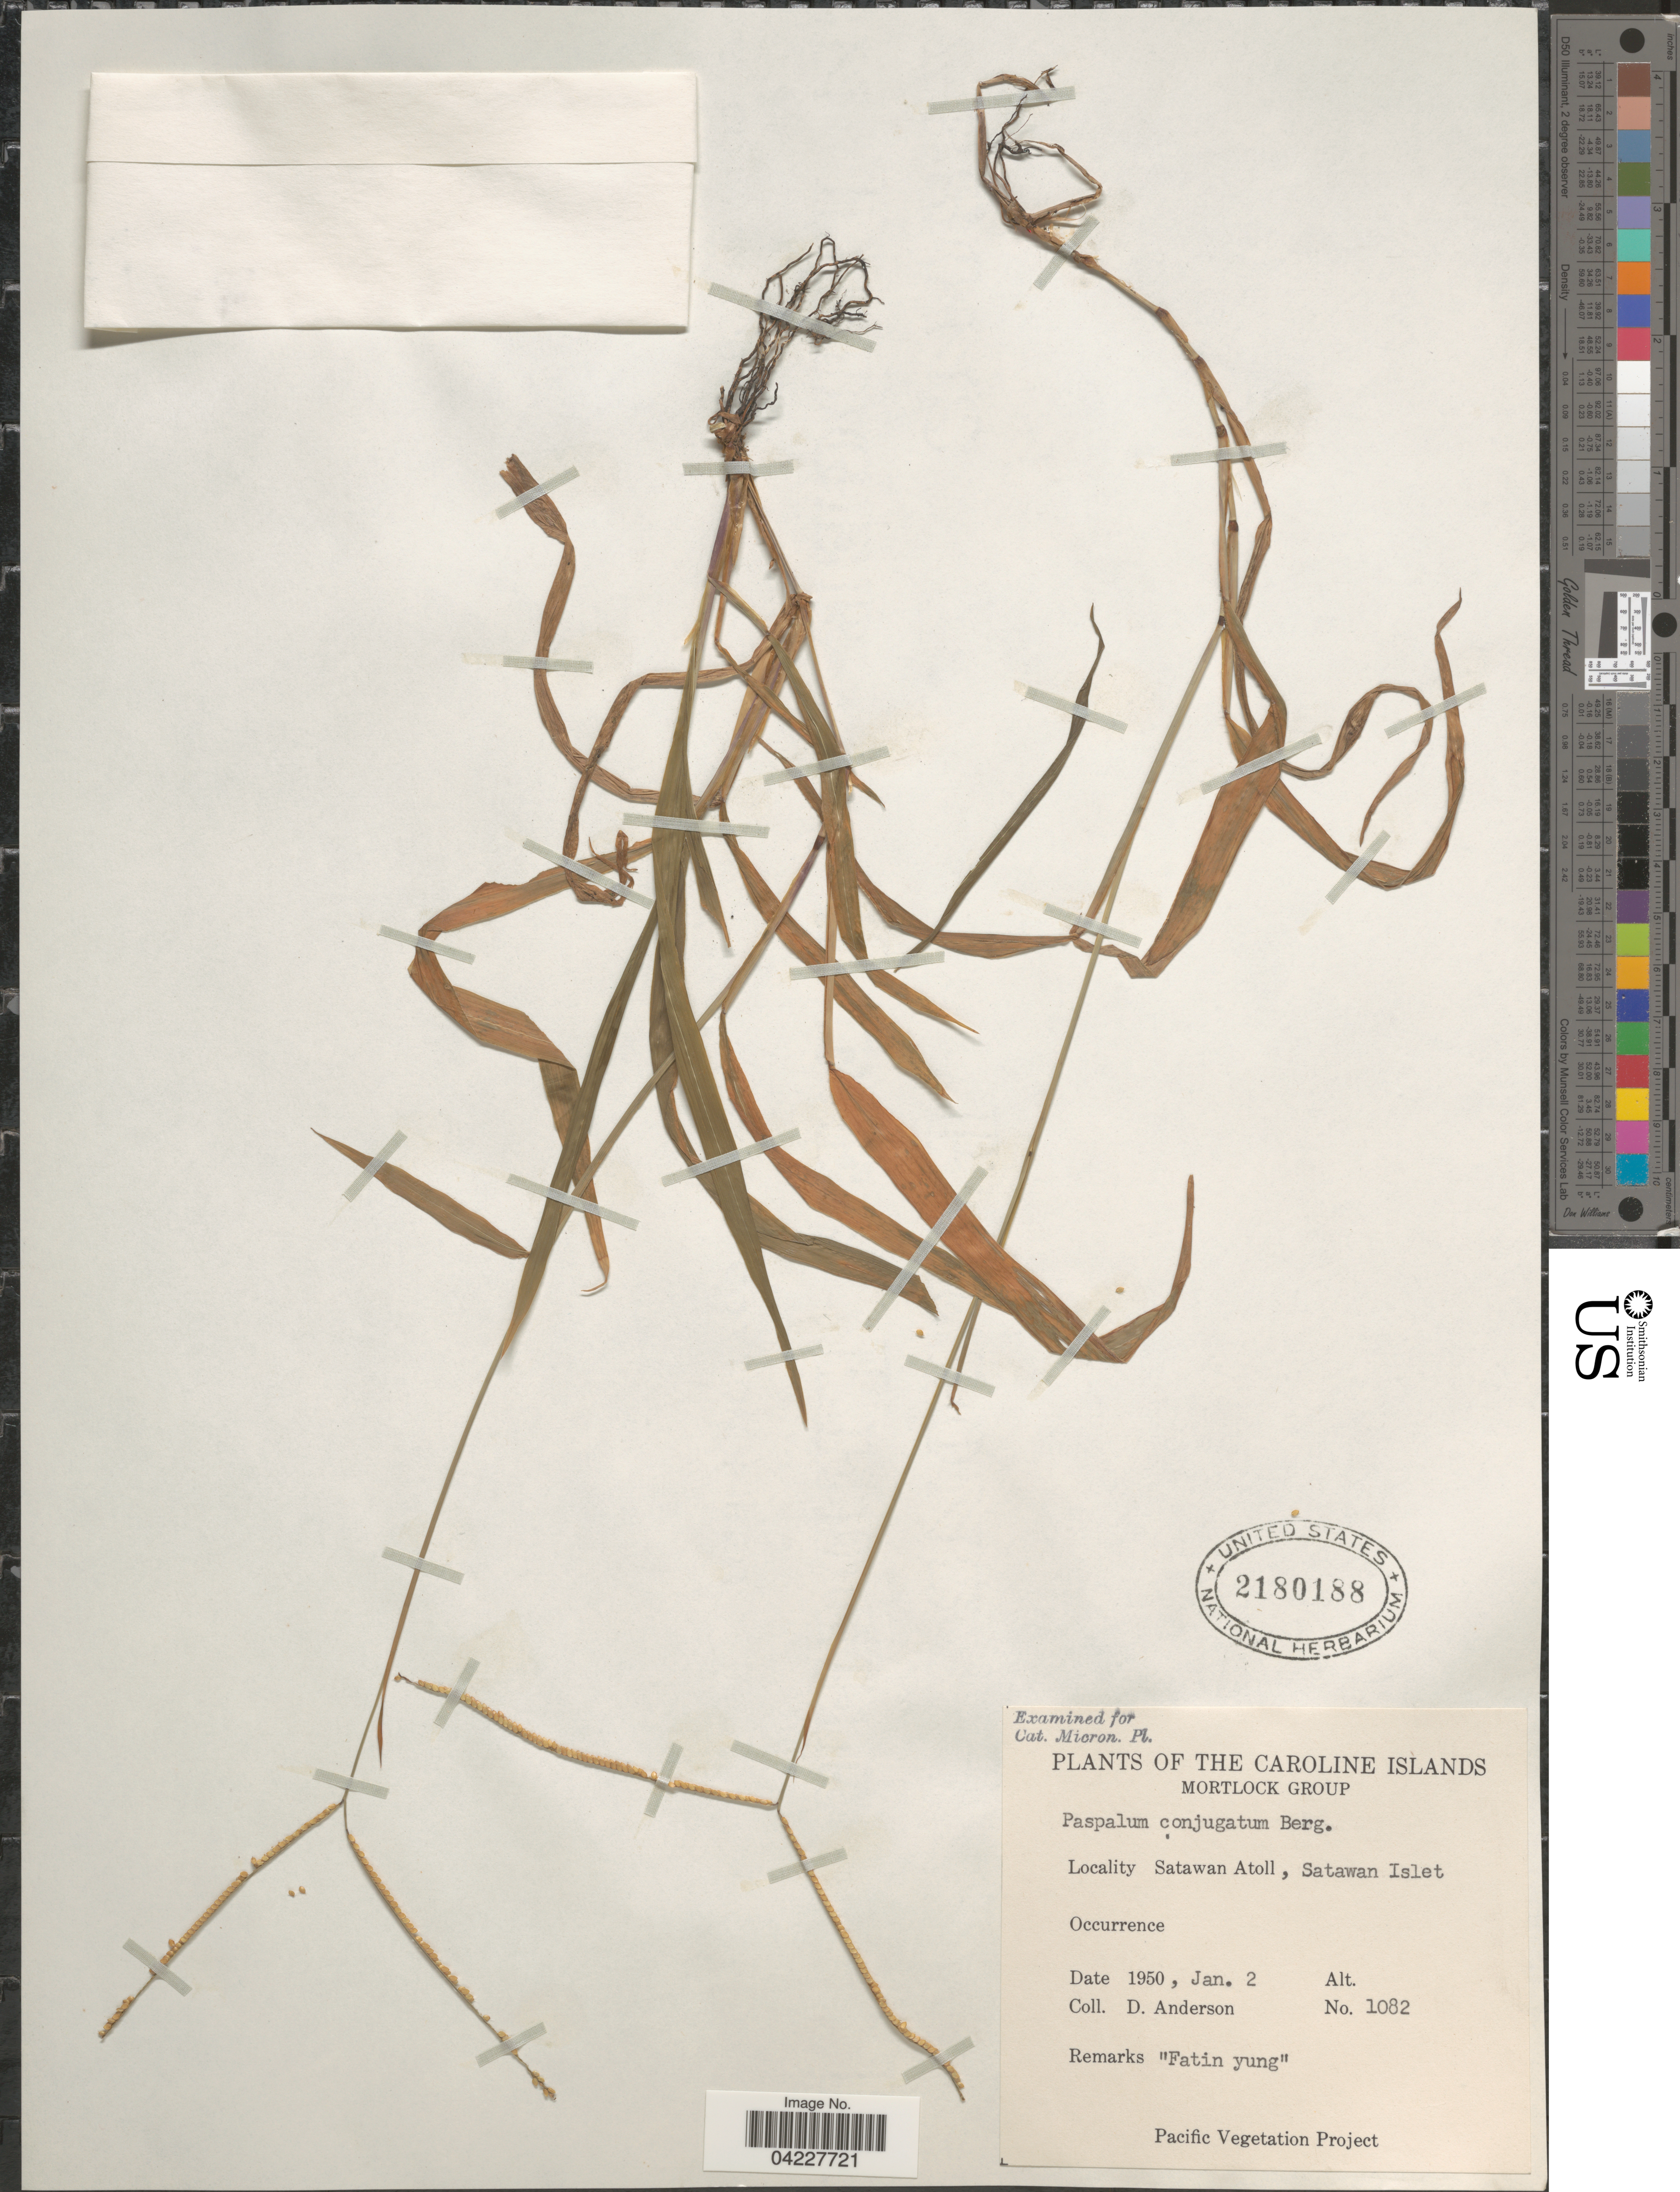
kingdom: Plantae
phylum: Tracheophyta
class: Liliopsida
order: Poales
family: Poaceae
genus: Paspalum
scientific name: Paspalum conjugatum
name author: P.J. Bergius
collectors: D. Anderson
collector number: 1082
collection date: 1950-01-02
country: Micronesia, Federated States of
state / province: Truk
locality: The Caroline Islands. Mortlock Group. Satawan Atoll, Satawan Islet.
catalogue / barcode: US 2180188